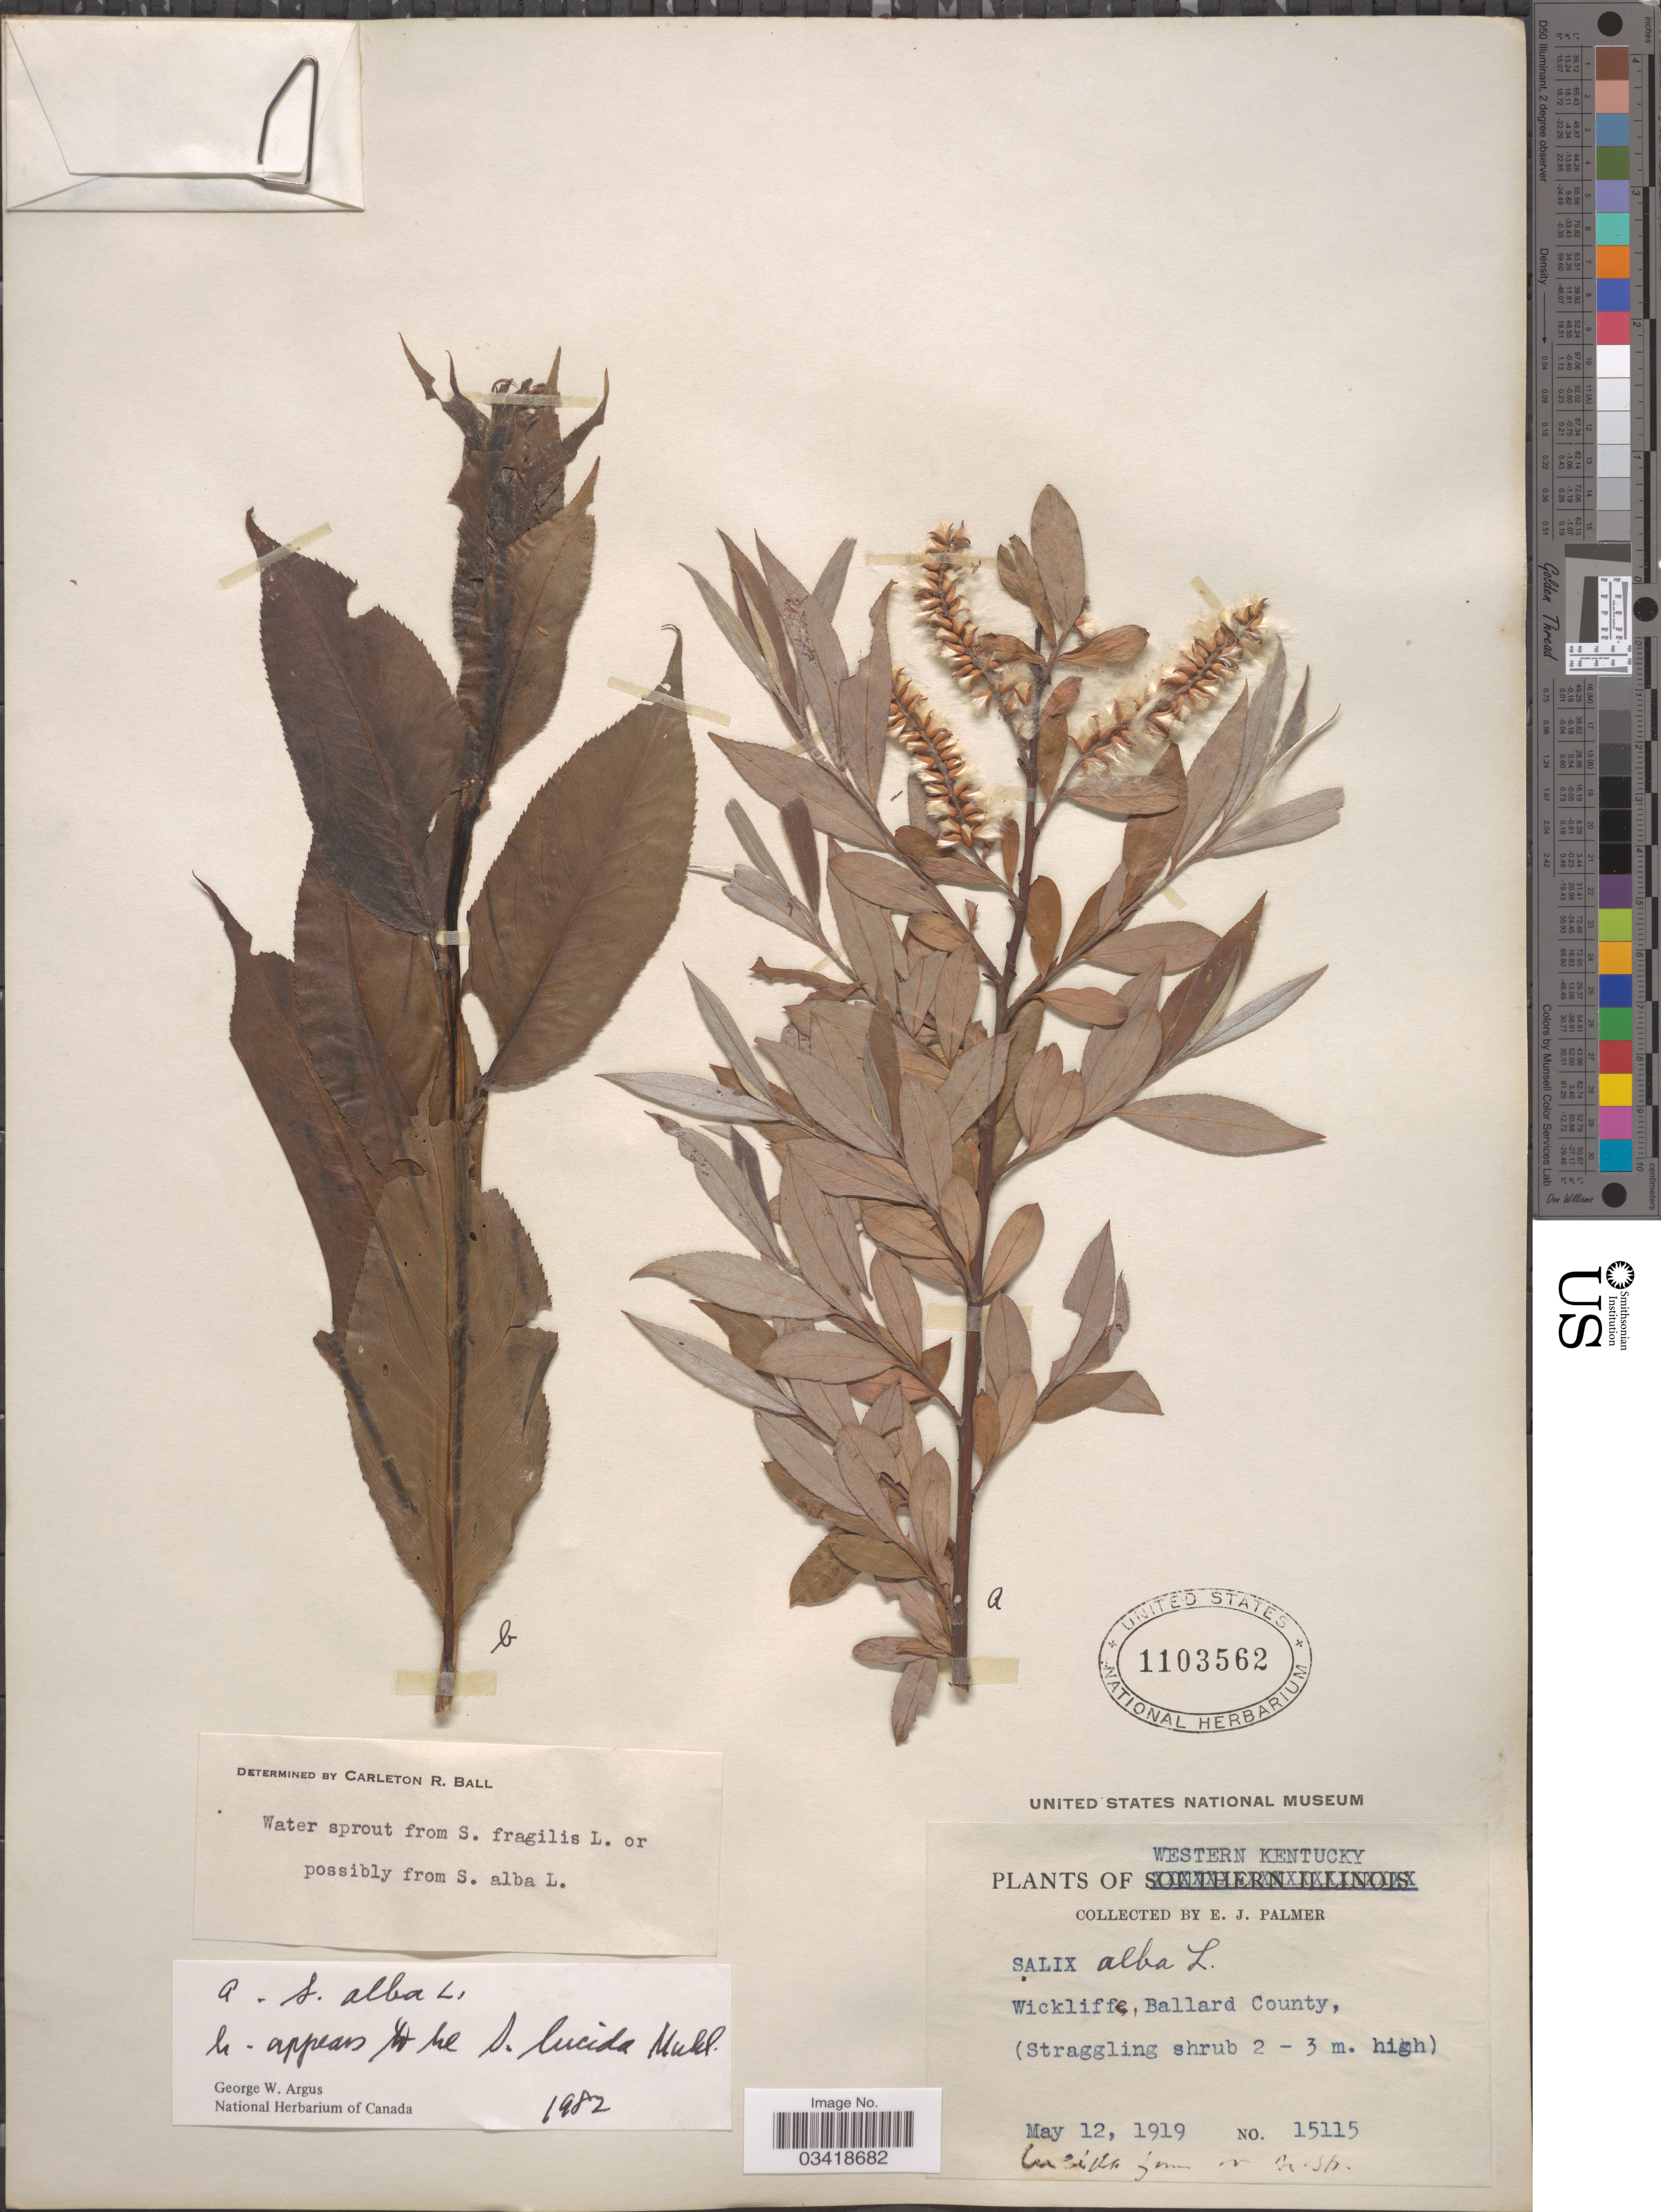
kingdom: Plantae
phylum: Tracheophyta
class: Magnoliopsida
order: Malpighiales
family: Salicaceae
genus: Salix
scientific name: Salix alba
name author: L.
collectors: E. J. Palmer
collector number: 15115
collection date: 1919-05-12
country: United States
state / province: Kentucky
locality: Western Kentucky. Wickliffe, Ballard County.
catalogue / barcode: US 1103562